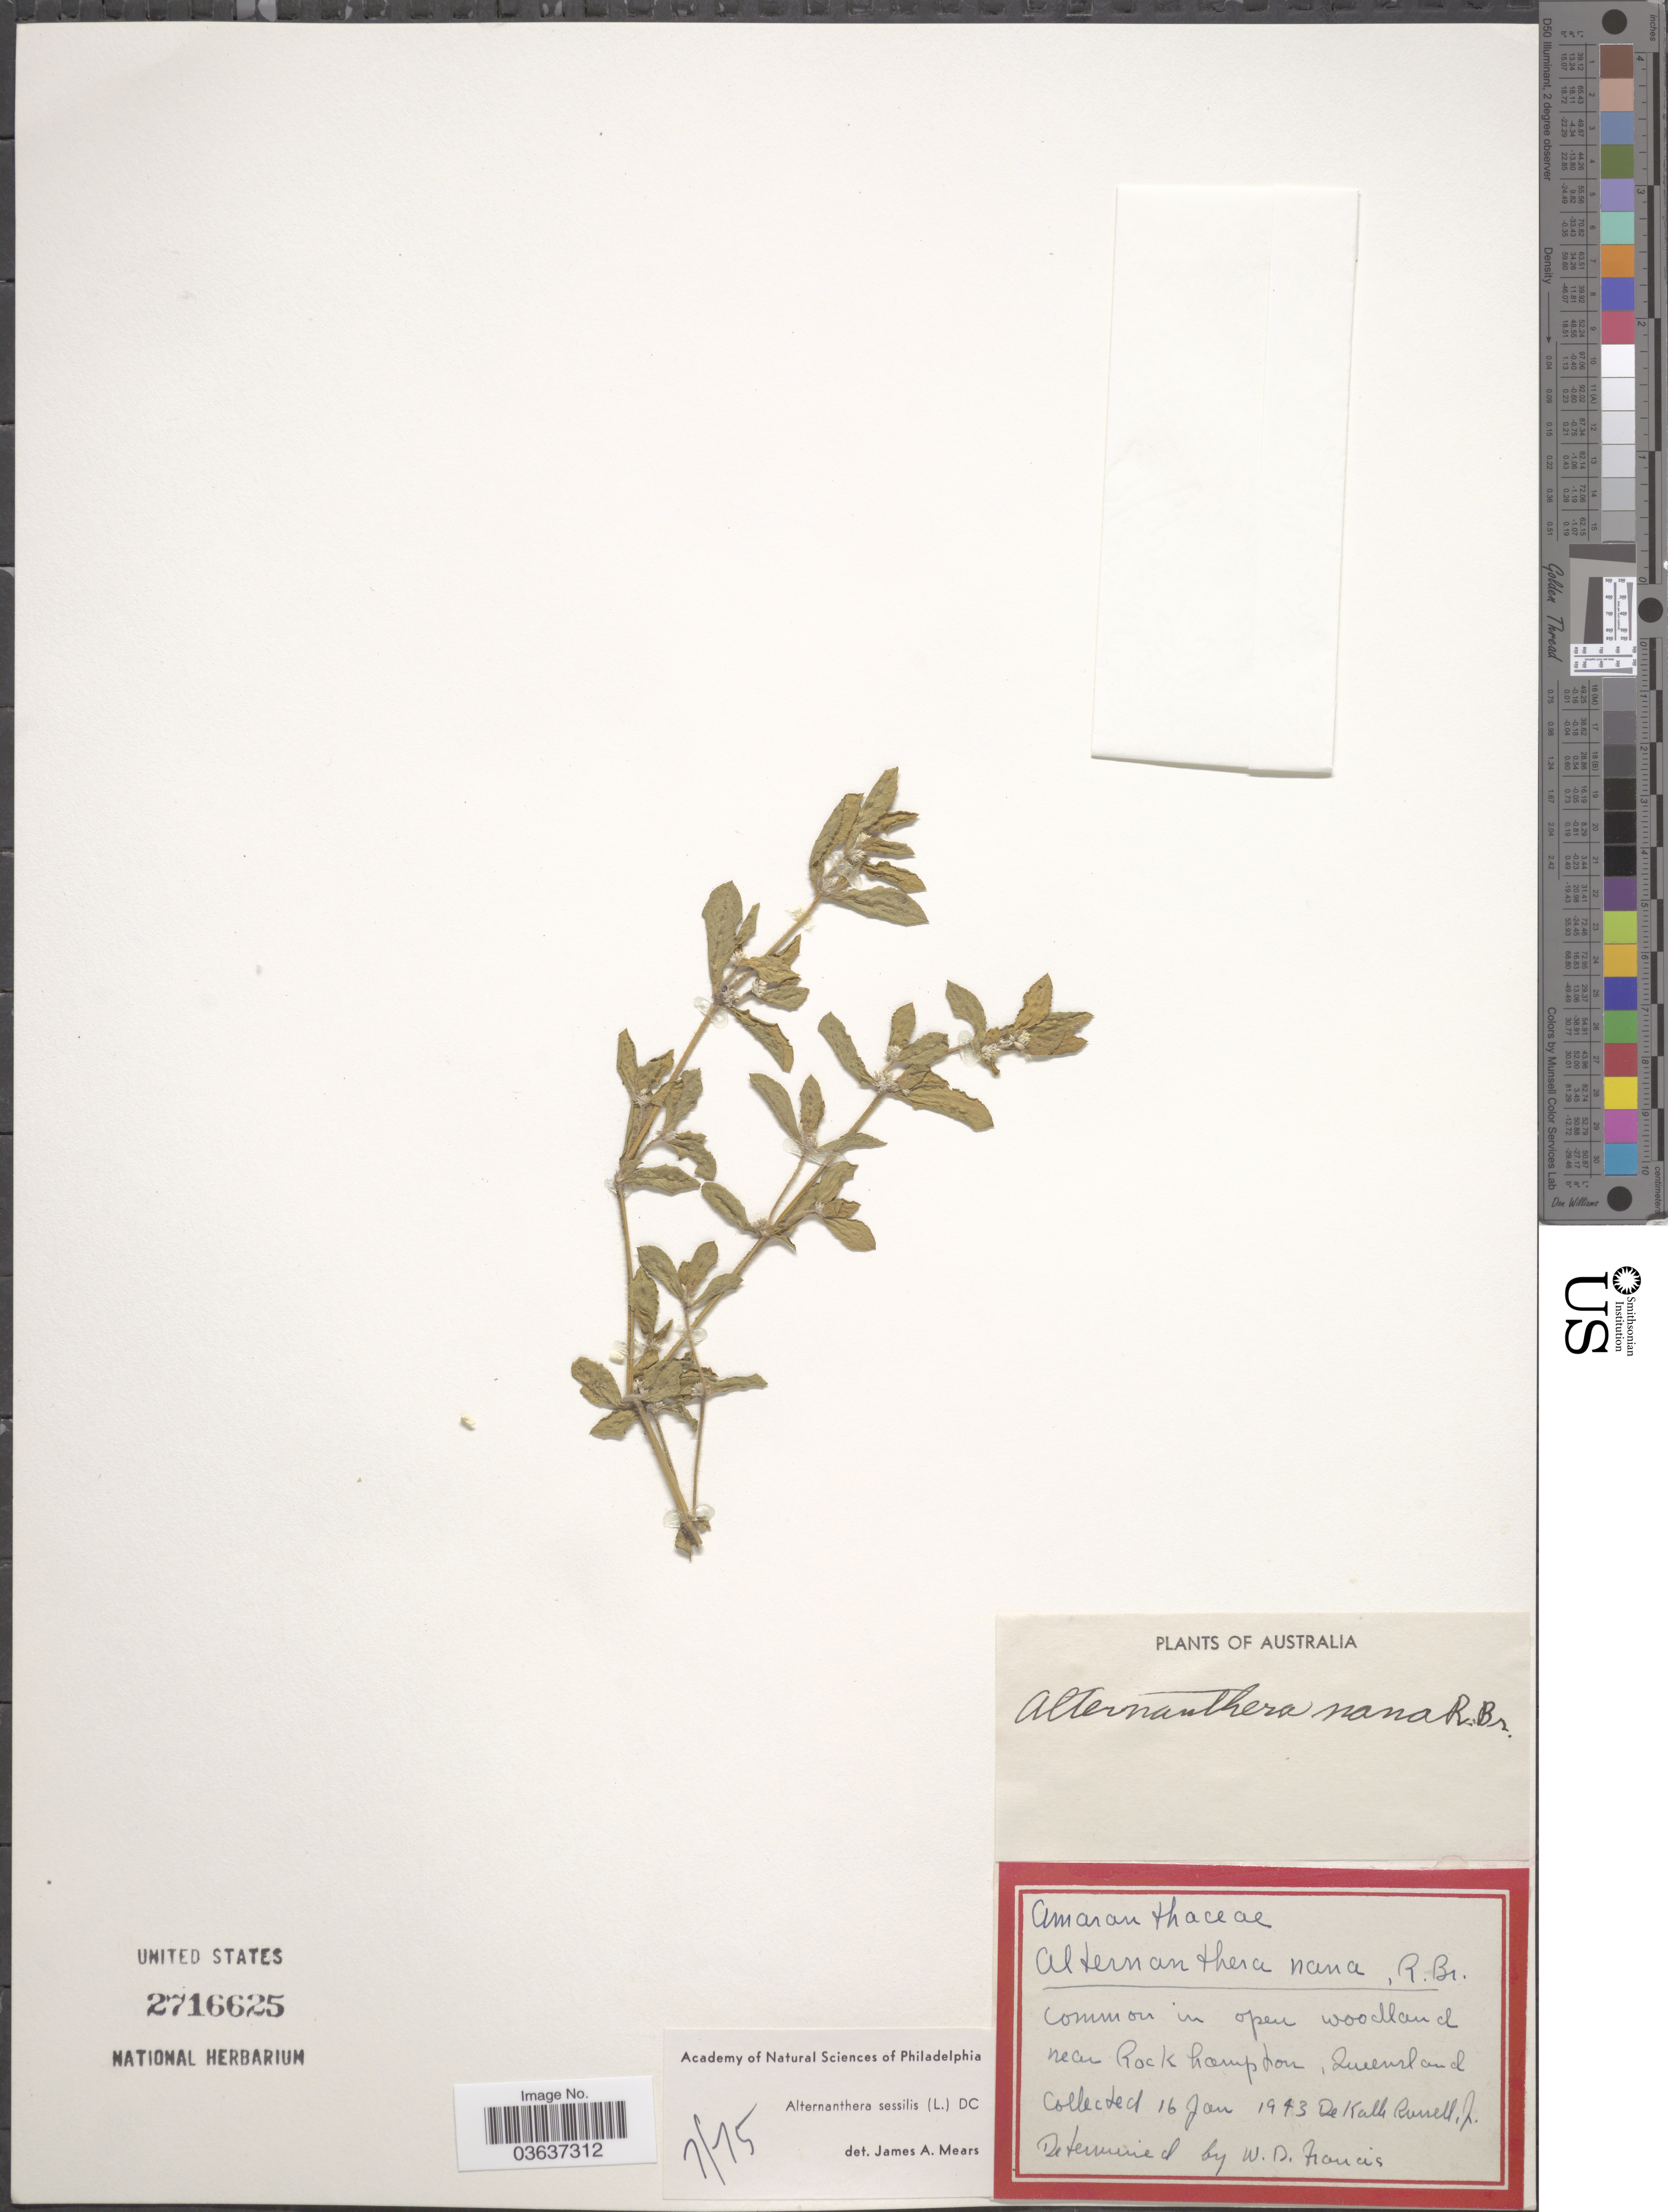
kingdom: Plantae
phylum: Tracheophyta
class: Magnoliopsida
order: Caryophyllales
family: Amaranthaceae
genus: Alternanthera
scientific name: Alternanthera nana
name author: R. Br.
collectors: D. K. Russell Jr.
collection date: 1943-01-16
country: Australia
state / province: Queensland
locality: Near Rockhampton.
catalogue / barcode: US 2716625